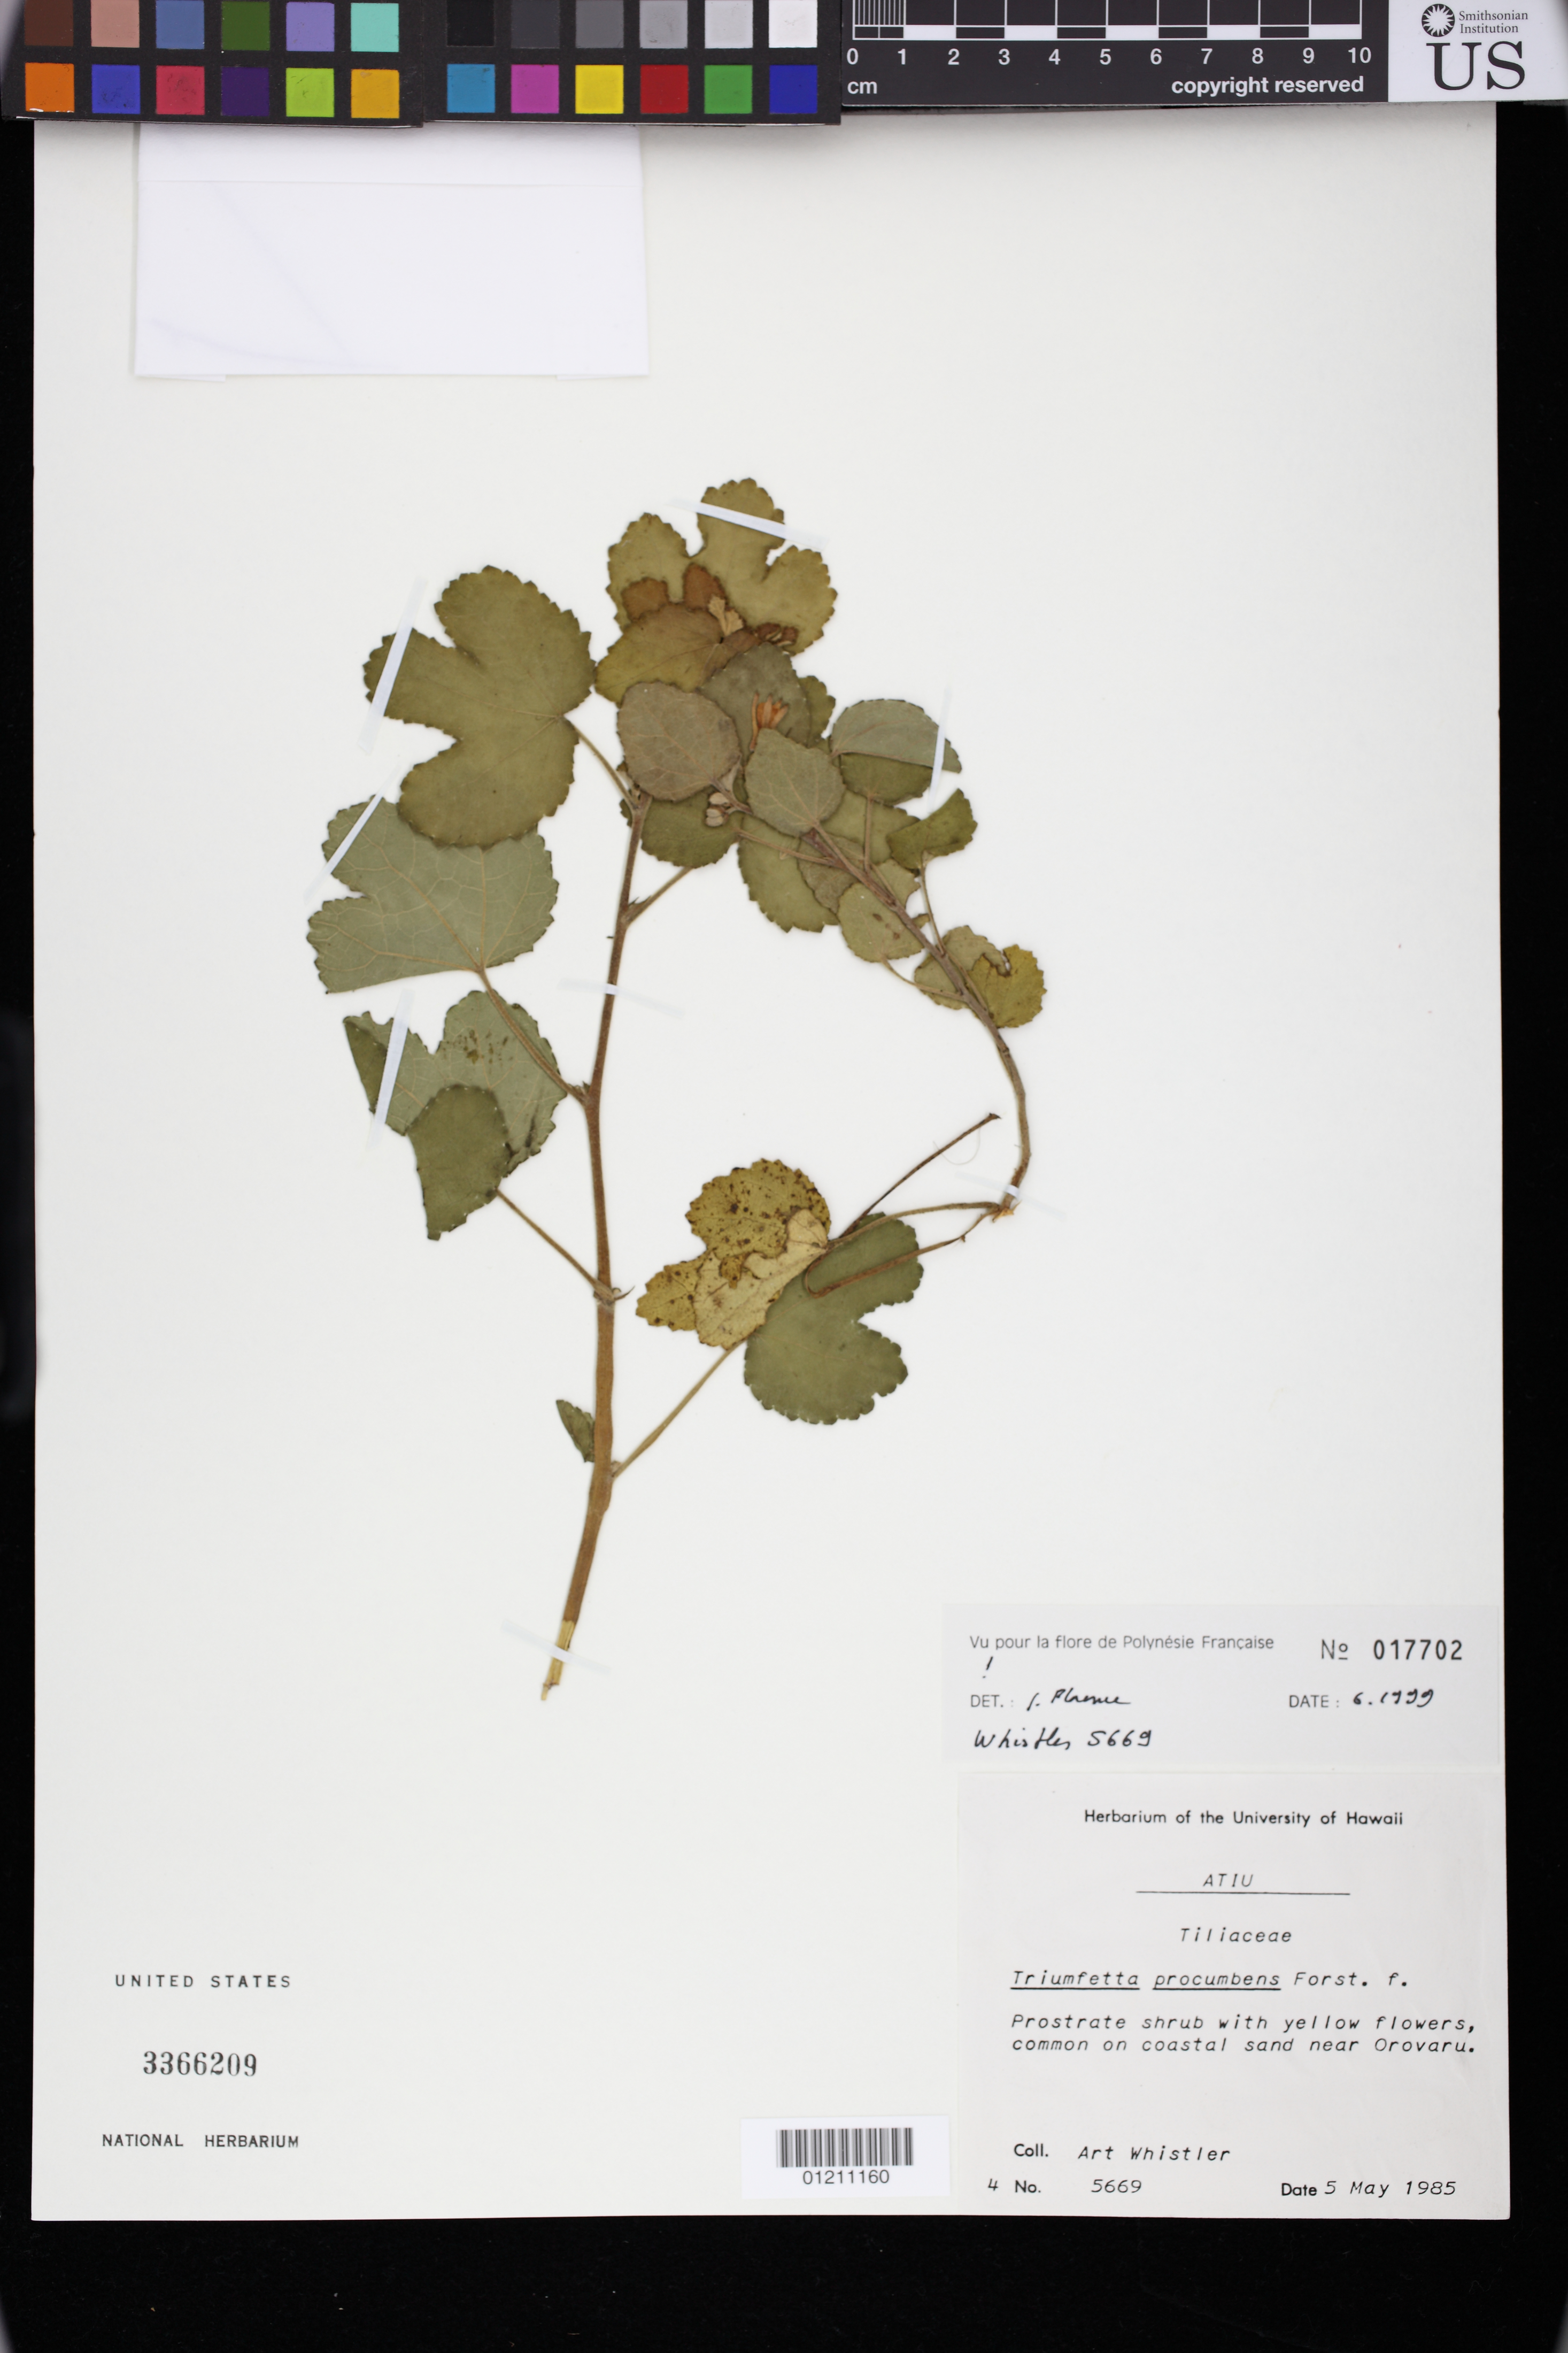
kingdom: Plantae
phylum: Tracheophyta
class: Magnoliopsida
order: Malvales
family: Malvaceae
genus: Triumfetta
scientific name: Triumfetta procumbens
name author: G. Forst.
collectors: A. Whistler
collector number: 5669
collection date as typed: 05 May 1985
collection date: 1985-05-05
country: Cook Islands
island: Atiu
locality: Atiu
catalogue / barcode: US 3366209